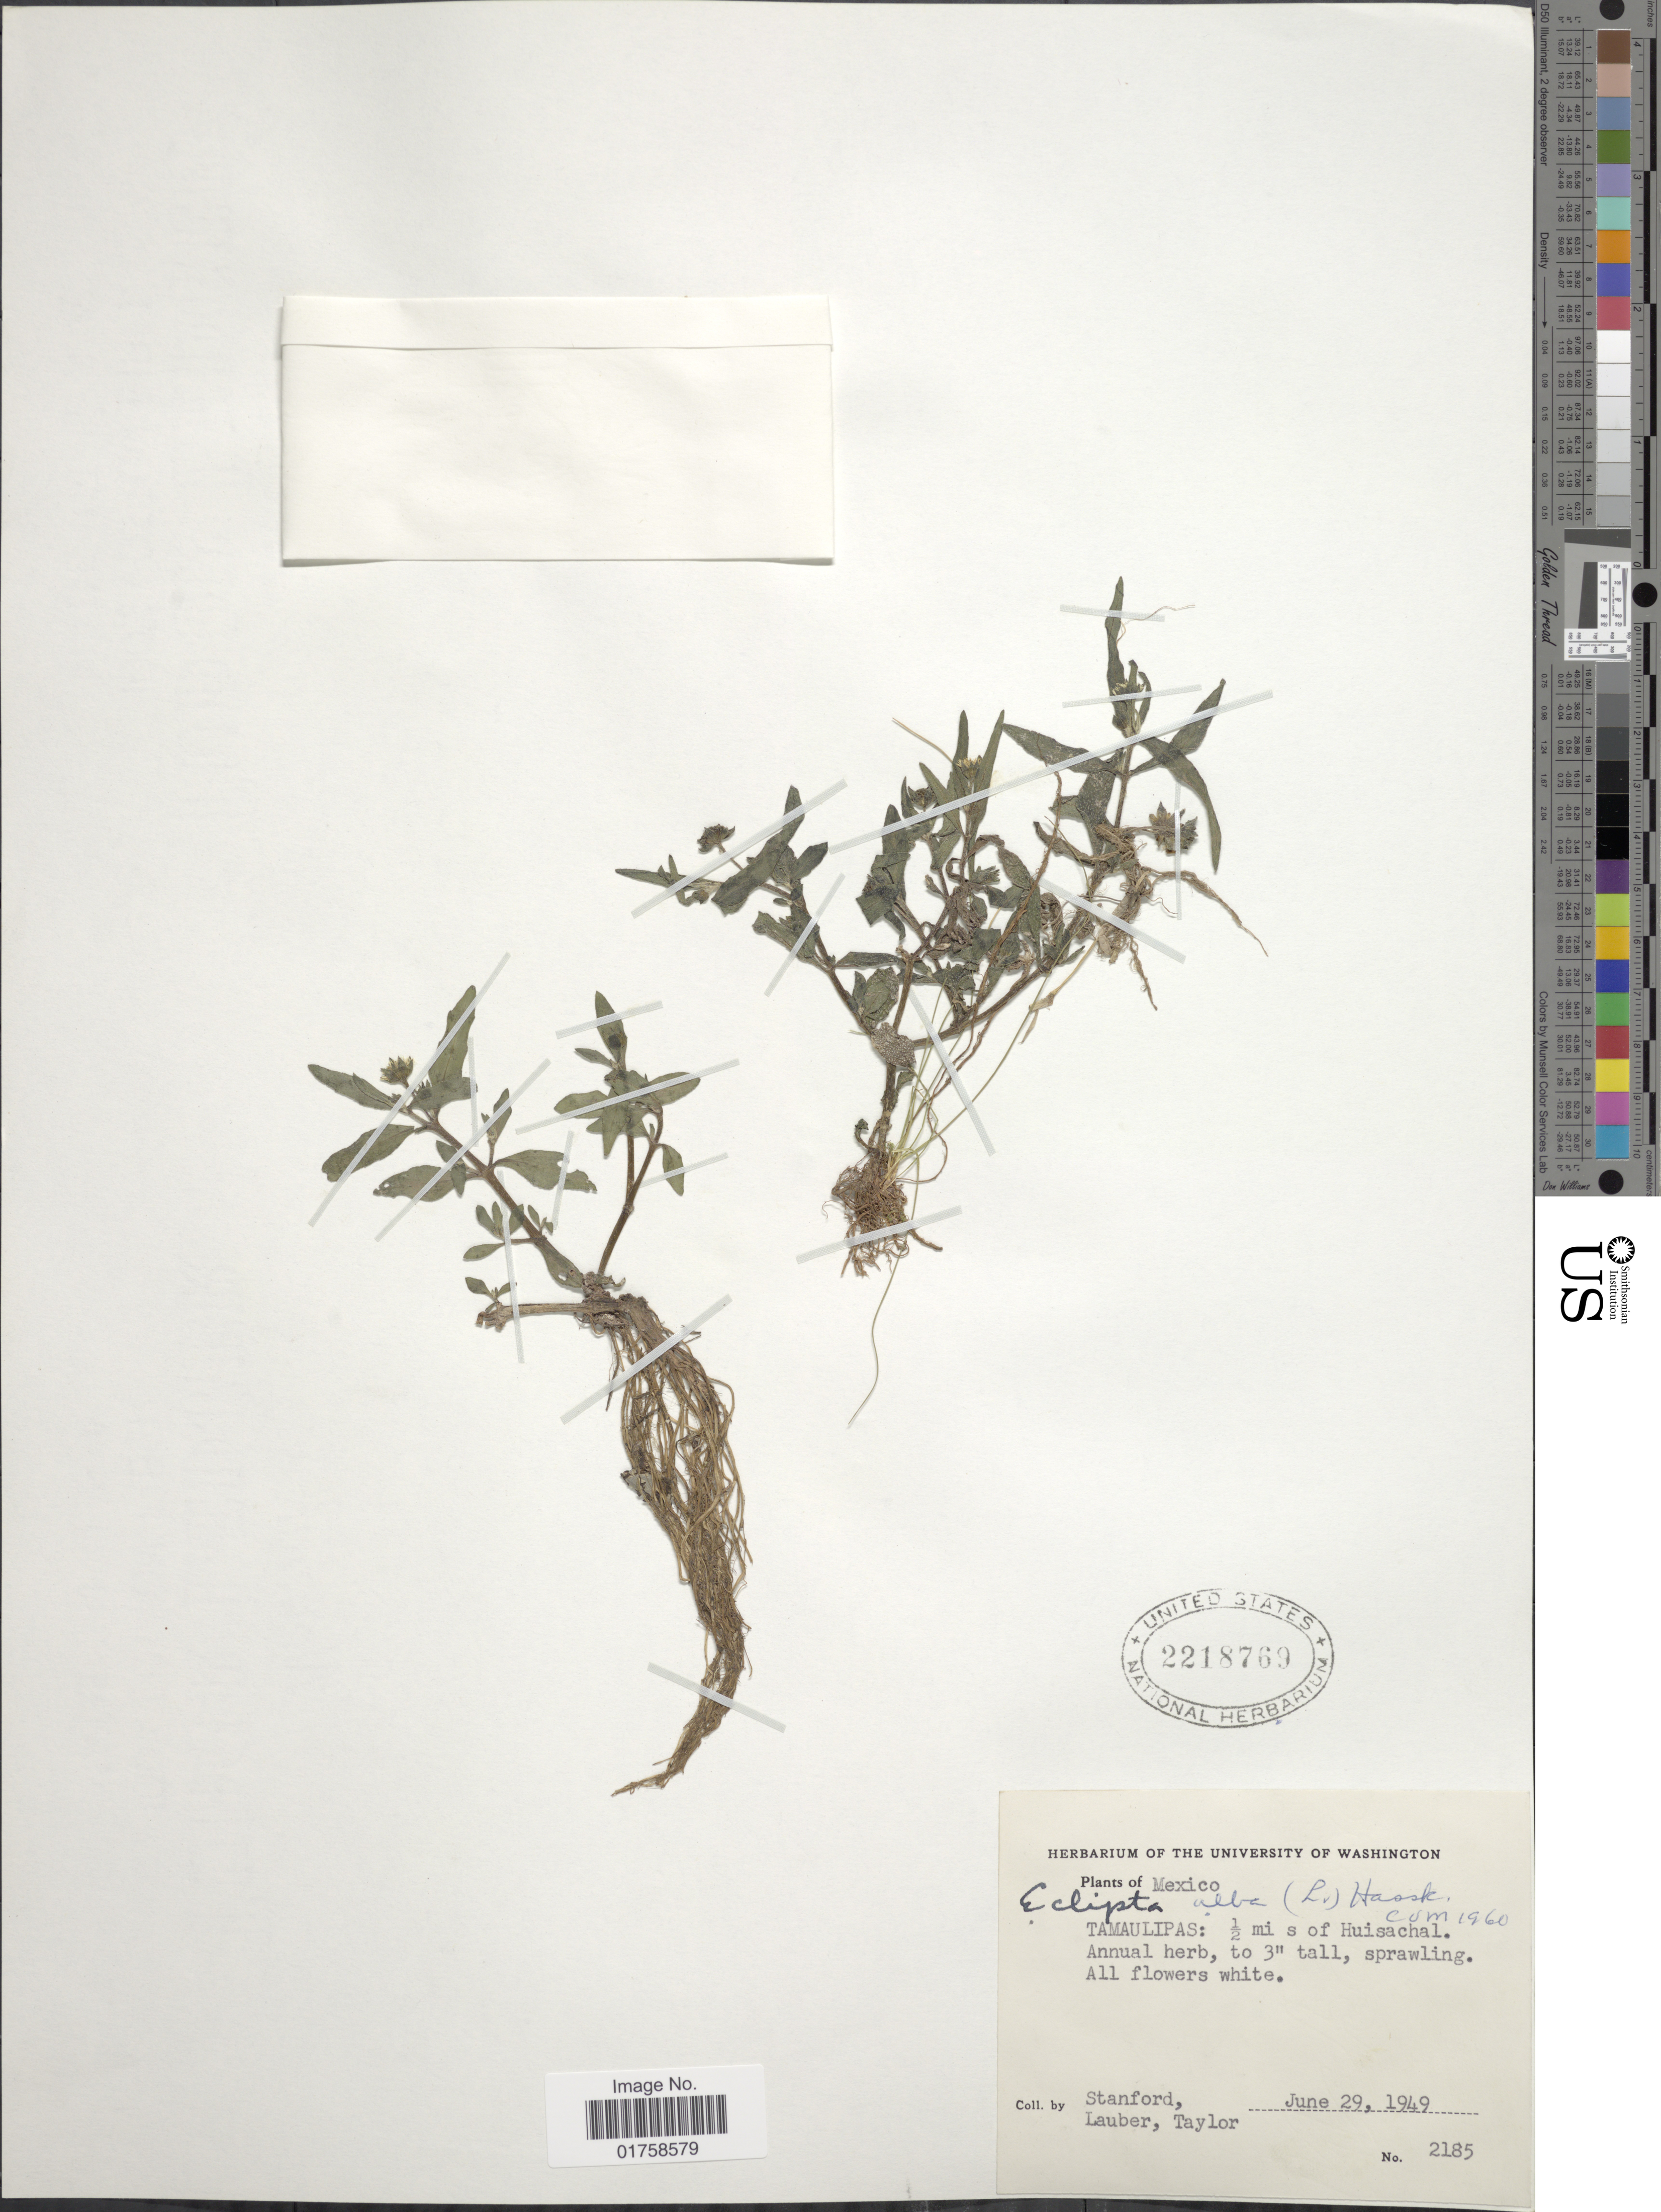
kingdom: Plantae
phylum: Tracheophyta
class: Magnoliopsida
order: Asterales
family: Asteraceae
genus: Eclipta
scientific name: Eclipta alba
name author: (L.) Hassk.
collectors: -. Stanford, Lauber, -- & -- Taylor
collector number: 2185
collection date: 1949-06-29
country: Mexico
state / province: Tamaulipas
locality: Mexico. Tamaulipas: 0.5 mi s of huisachal.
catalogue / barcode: US 2218769